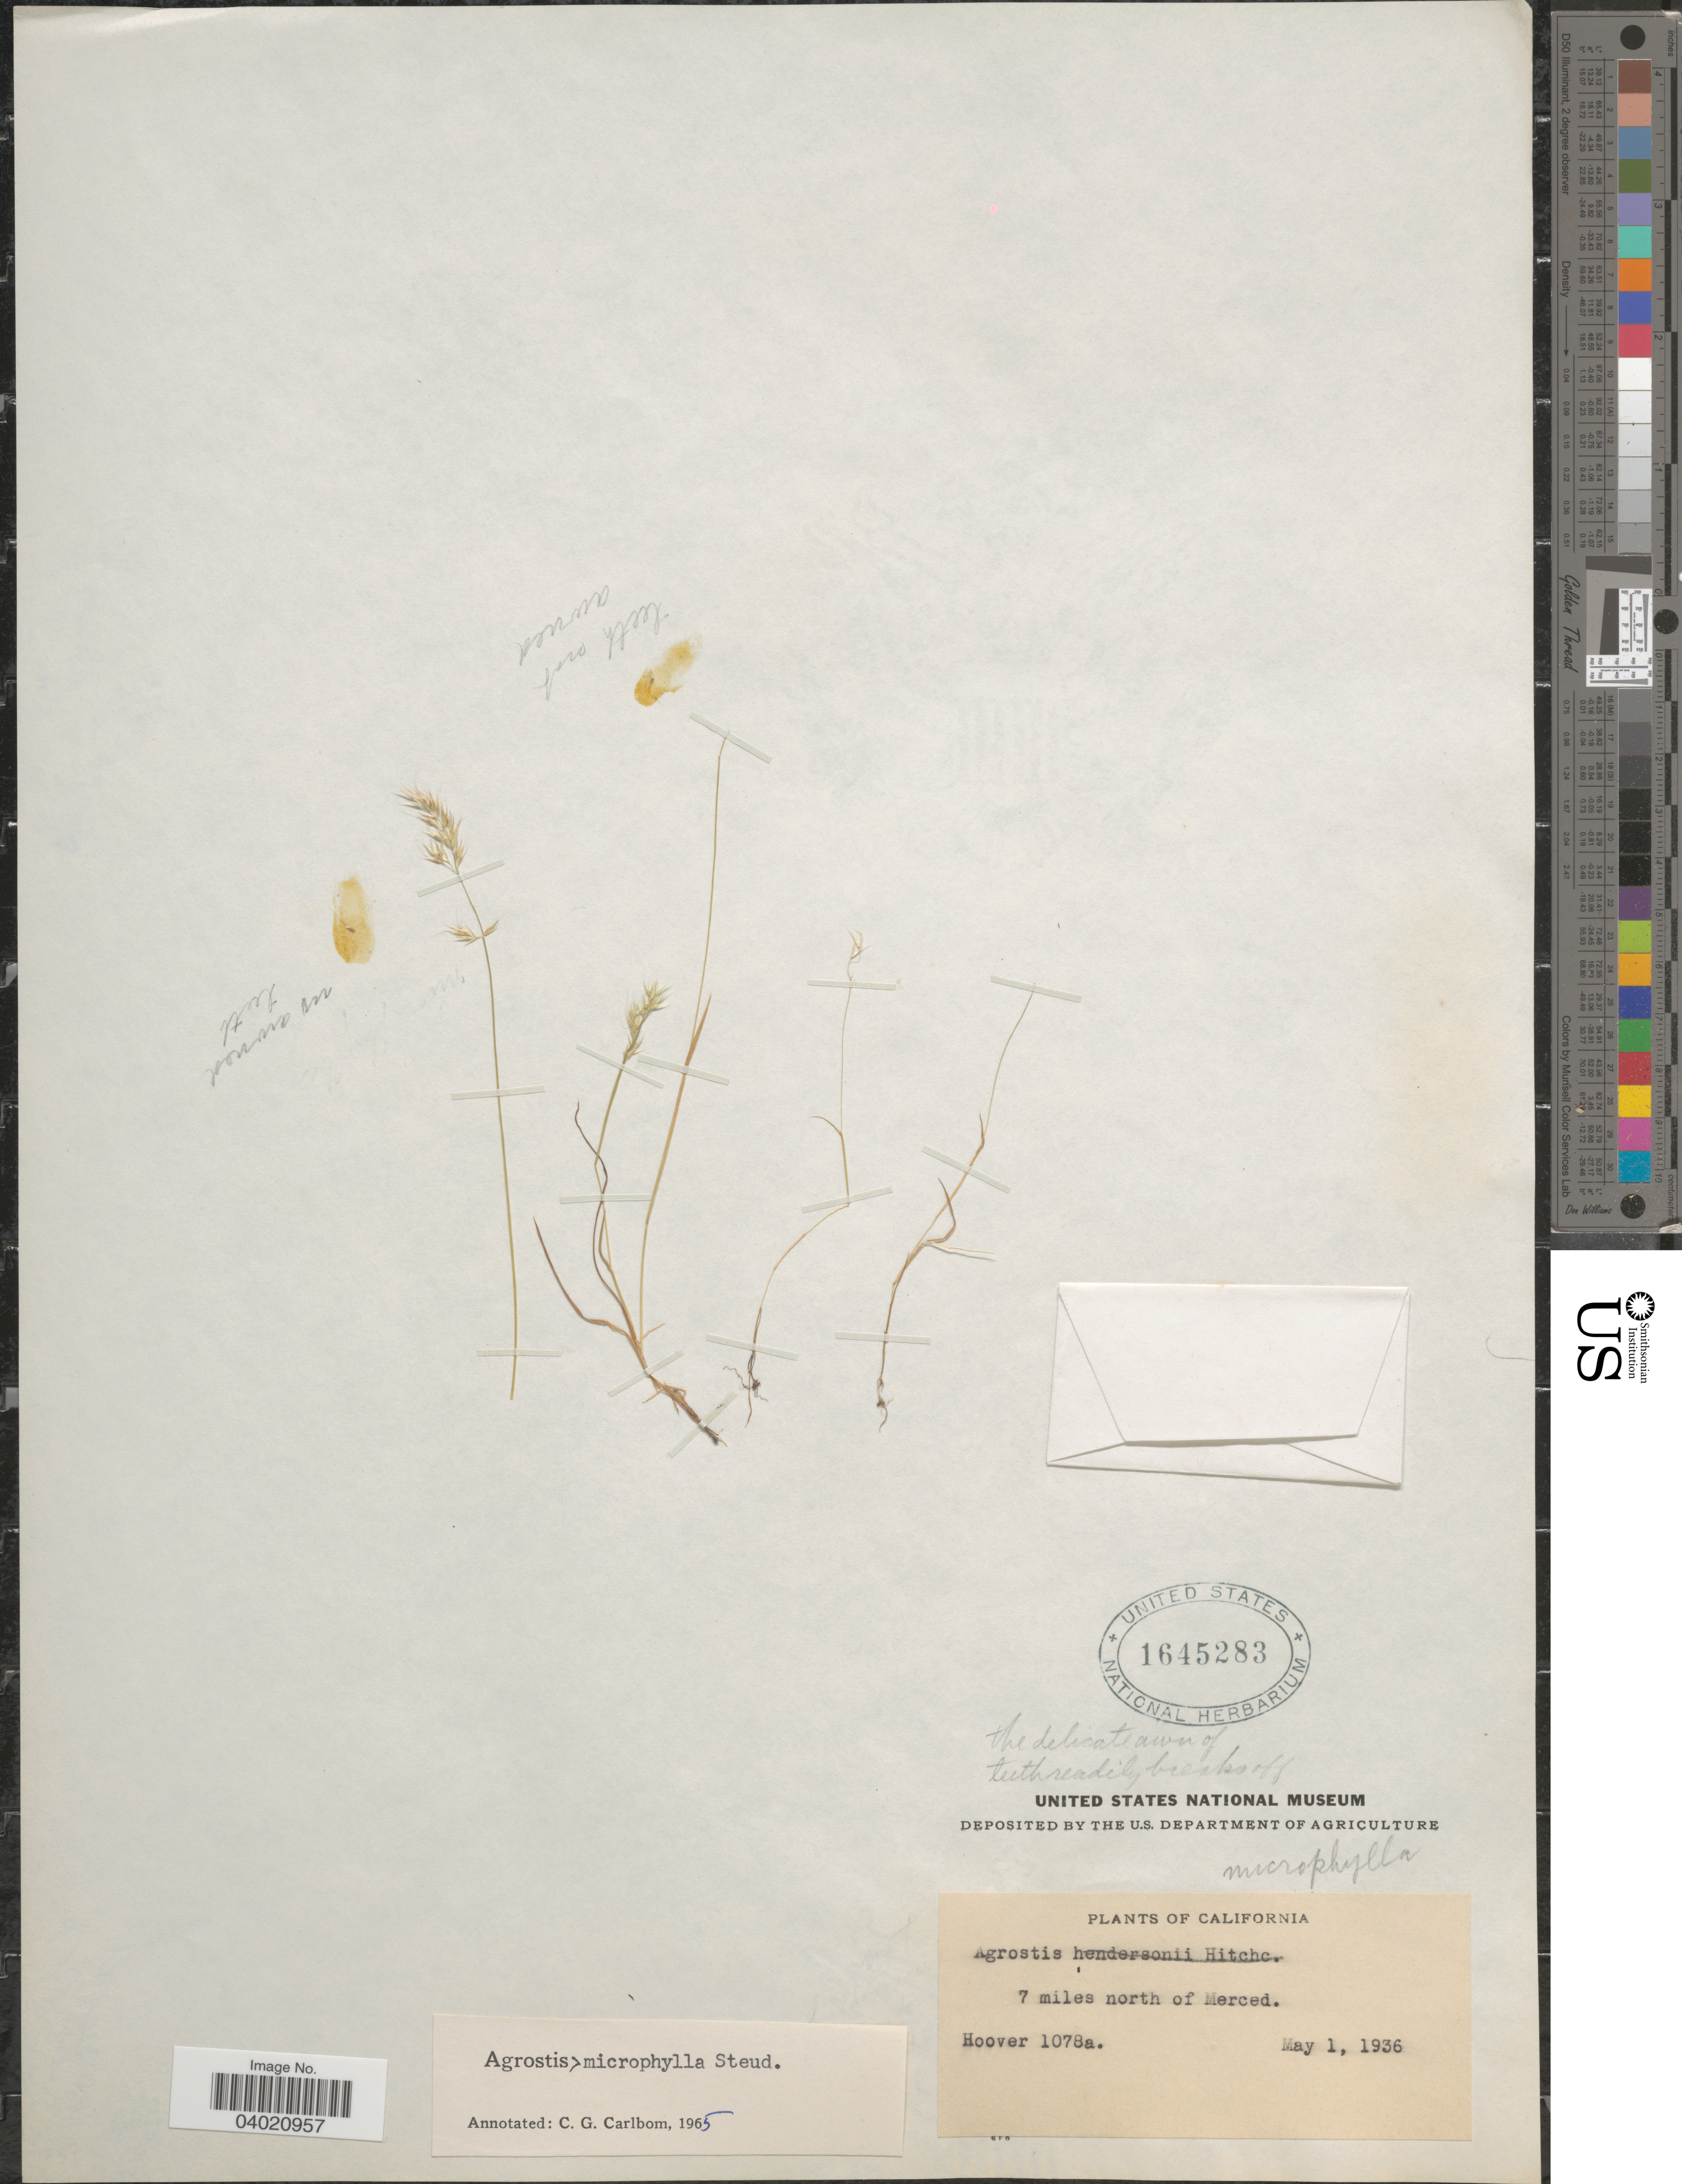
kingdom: Plantae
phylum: Tracheophyta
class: Liliopsida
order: Poales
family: Poaceae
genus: Agrostis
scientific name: Agrostis microphylla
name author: Steud.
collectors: -- Hoover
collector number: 1078a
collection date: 1936-05-01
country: United States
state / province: California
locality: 7 miles north of Merced.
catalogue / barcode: US 1645283